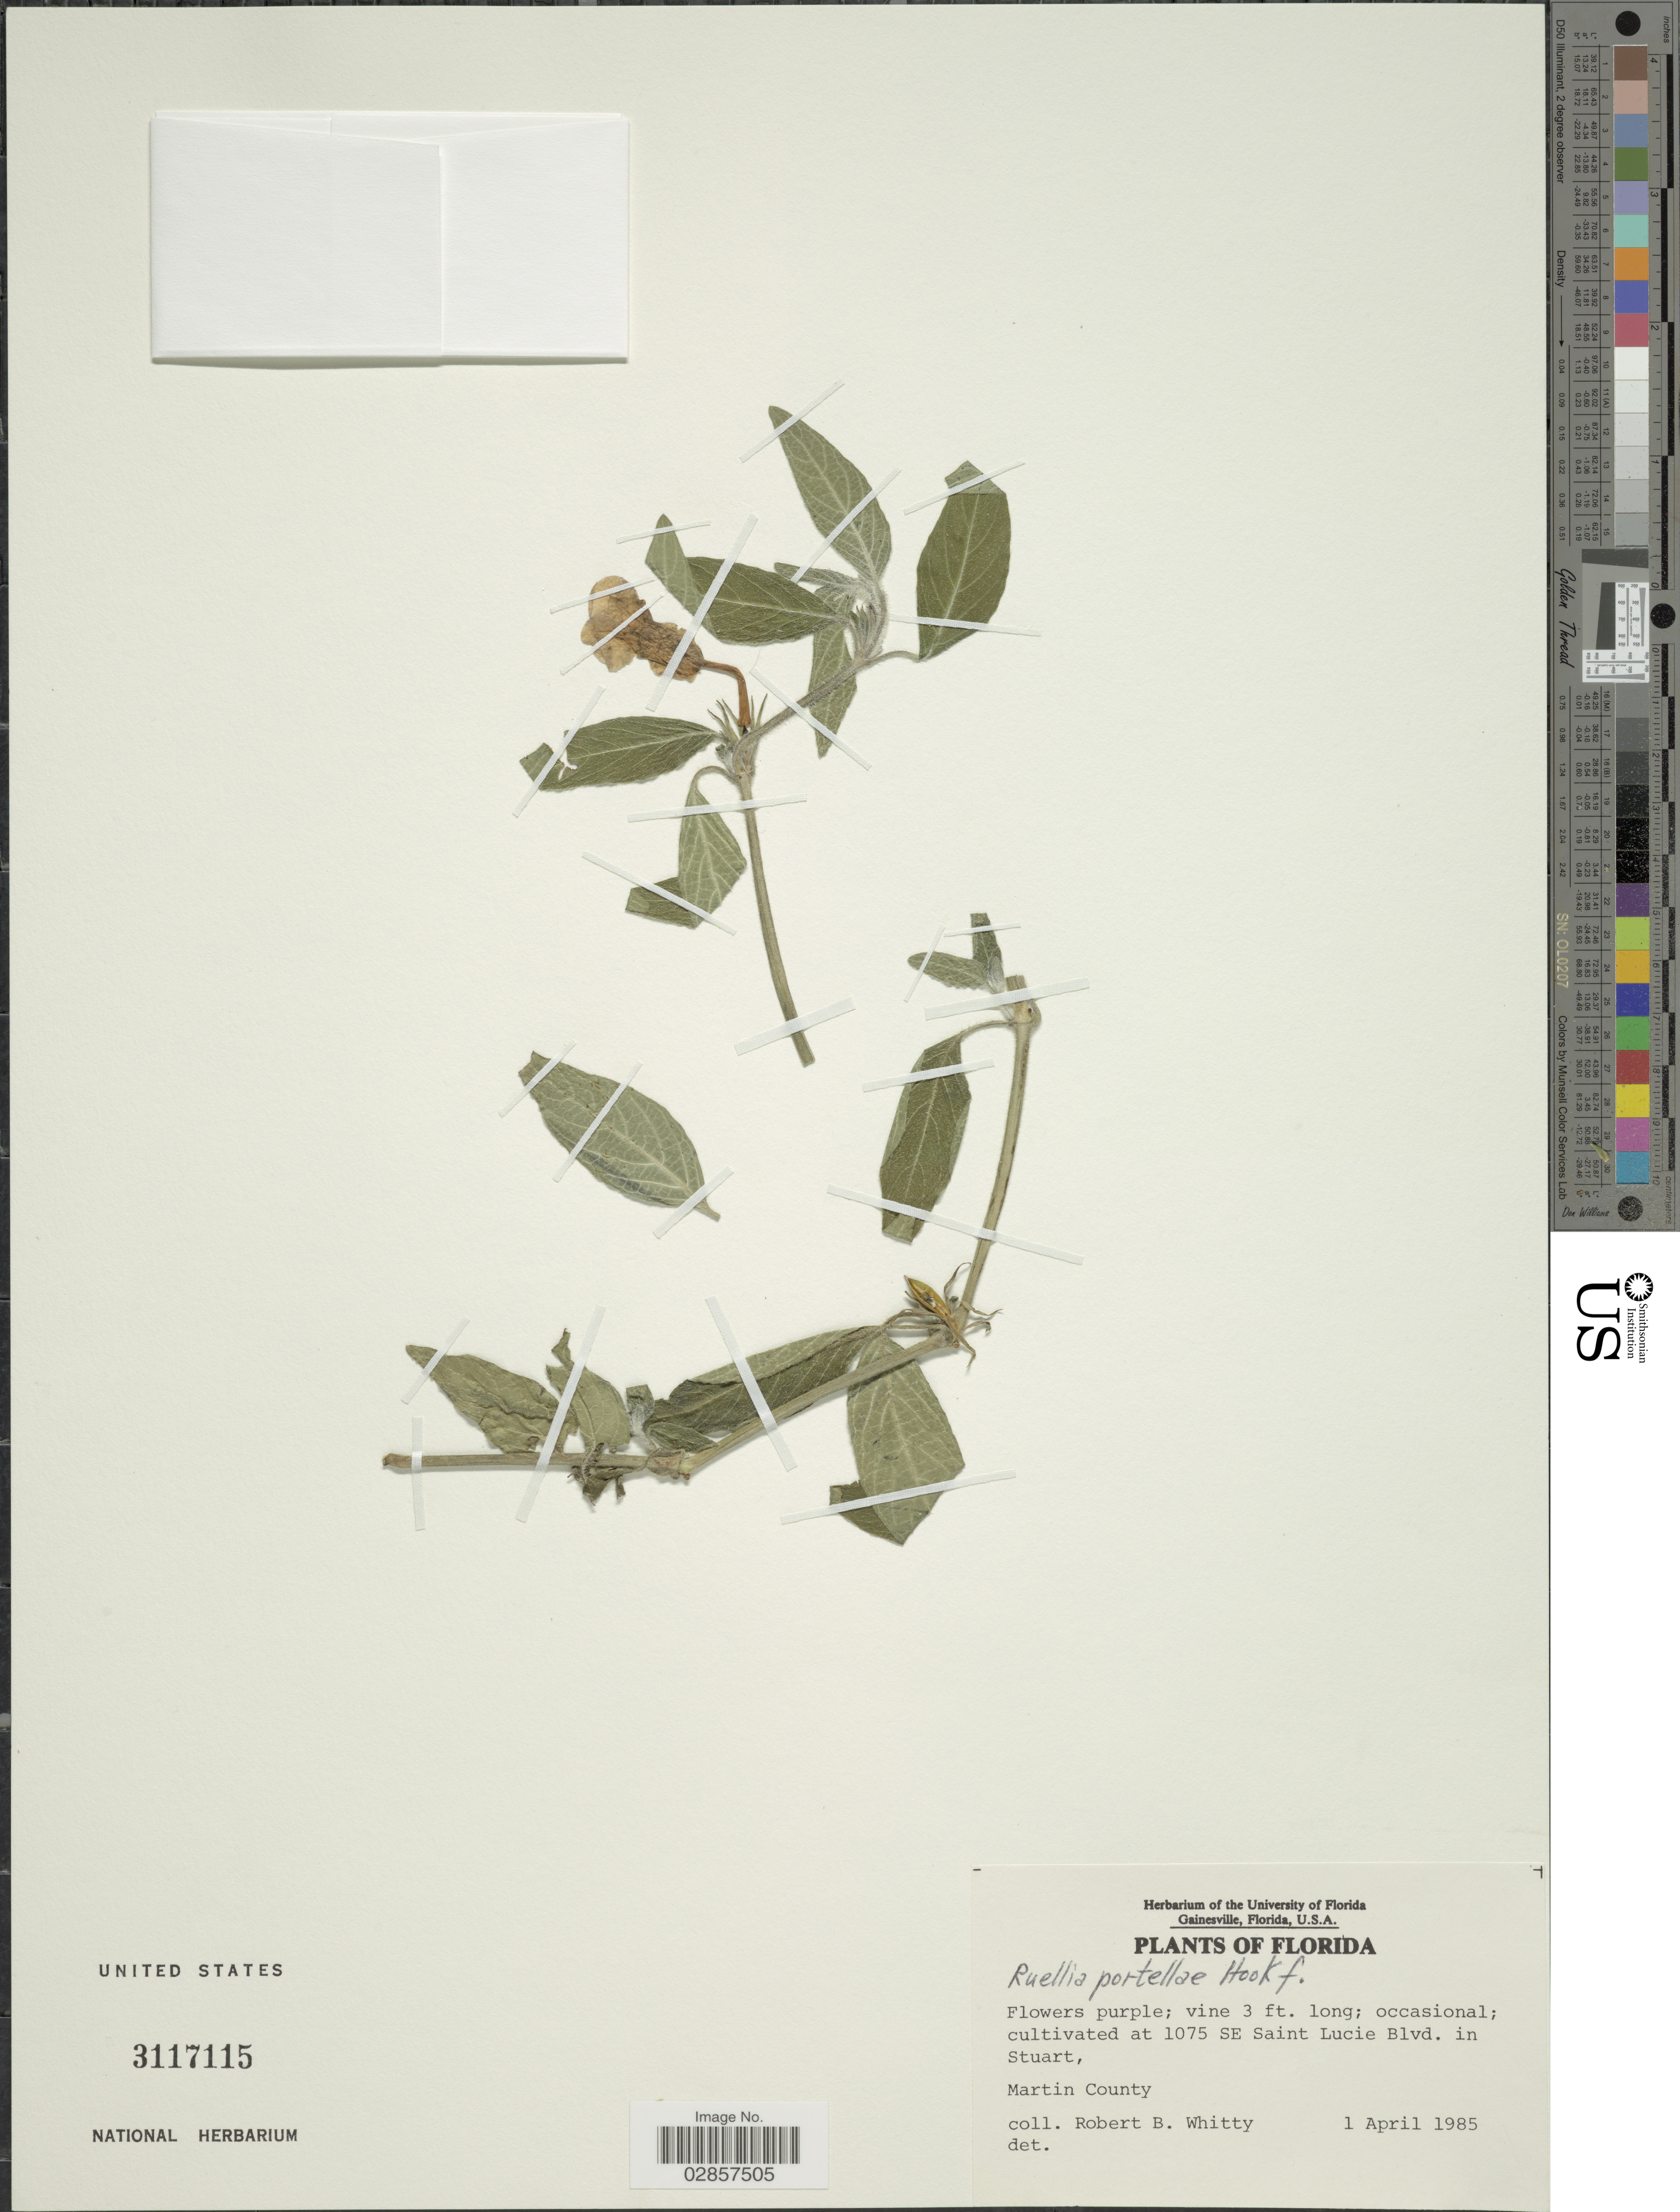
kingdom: Plantae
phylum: Tracheophyta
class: Magnoliopsida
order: Lamiales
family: Acanthaceae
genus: Ruellia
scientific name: Ruellia portellae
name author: Hook. f.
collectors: R. Whitty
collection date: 1985-04-01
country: United States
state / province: Florida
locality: Cultivated at 1075 SE Saint Lucie Blvd. in Stuart, Martin County.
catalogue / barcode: US 3117115